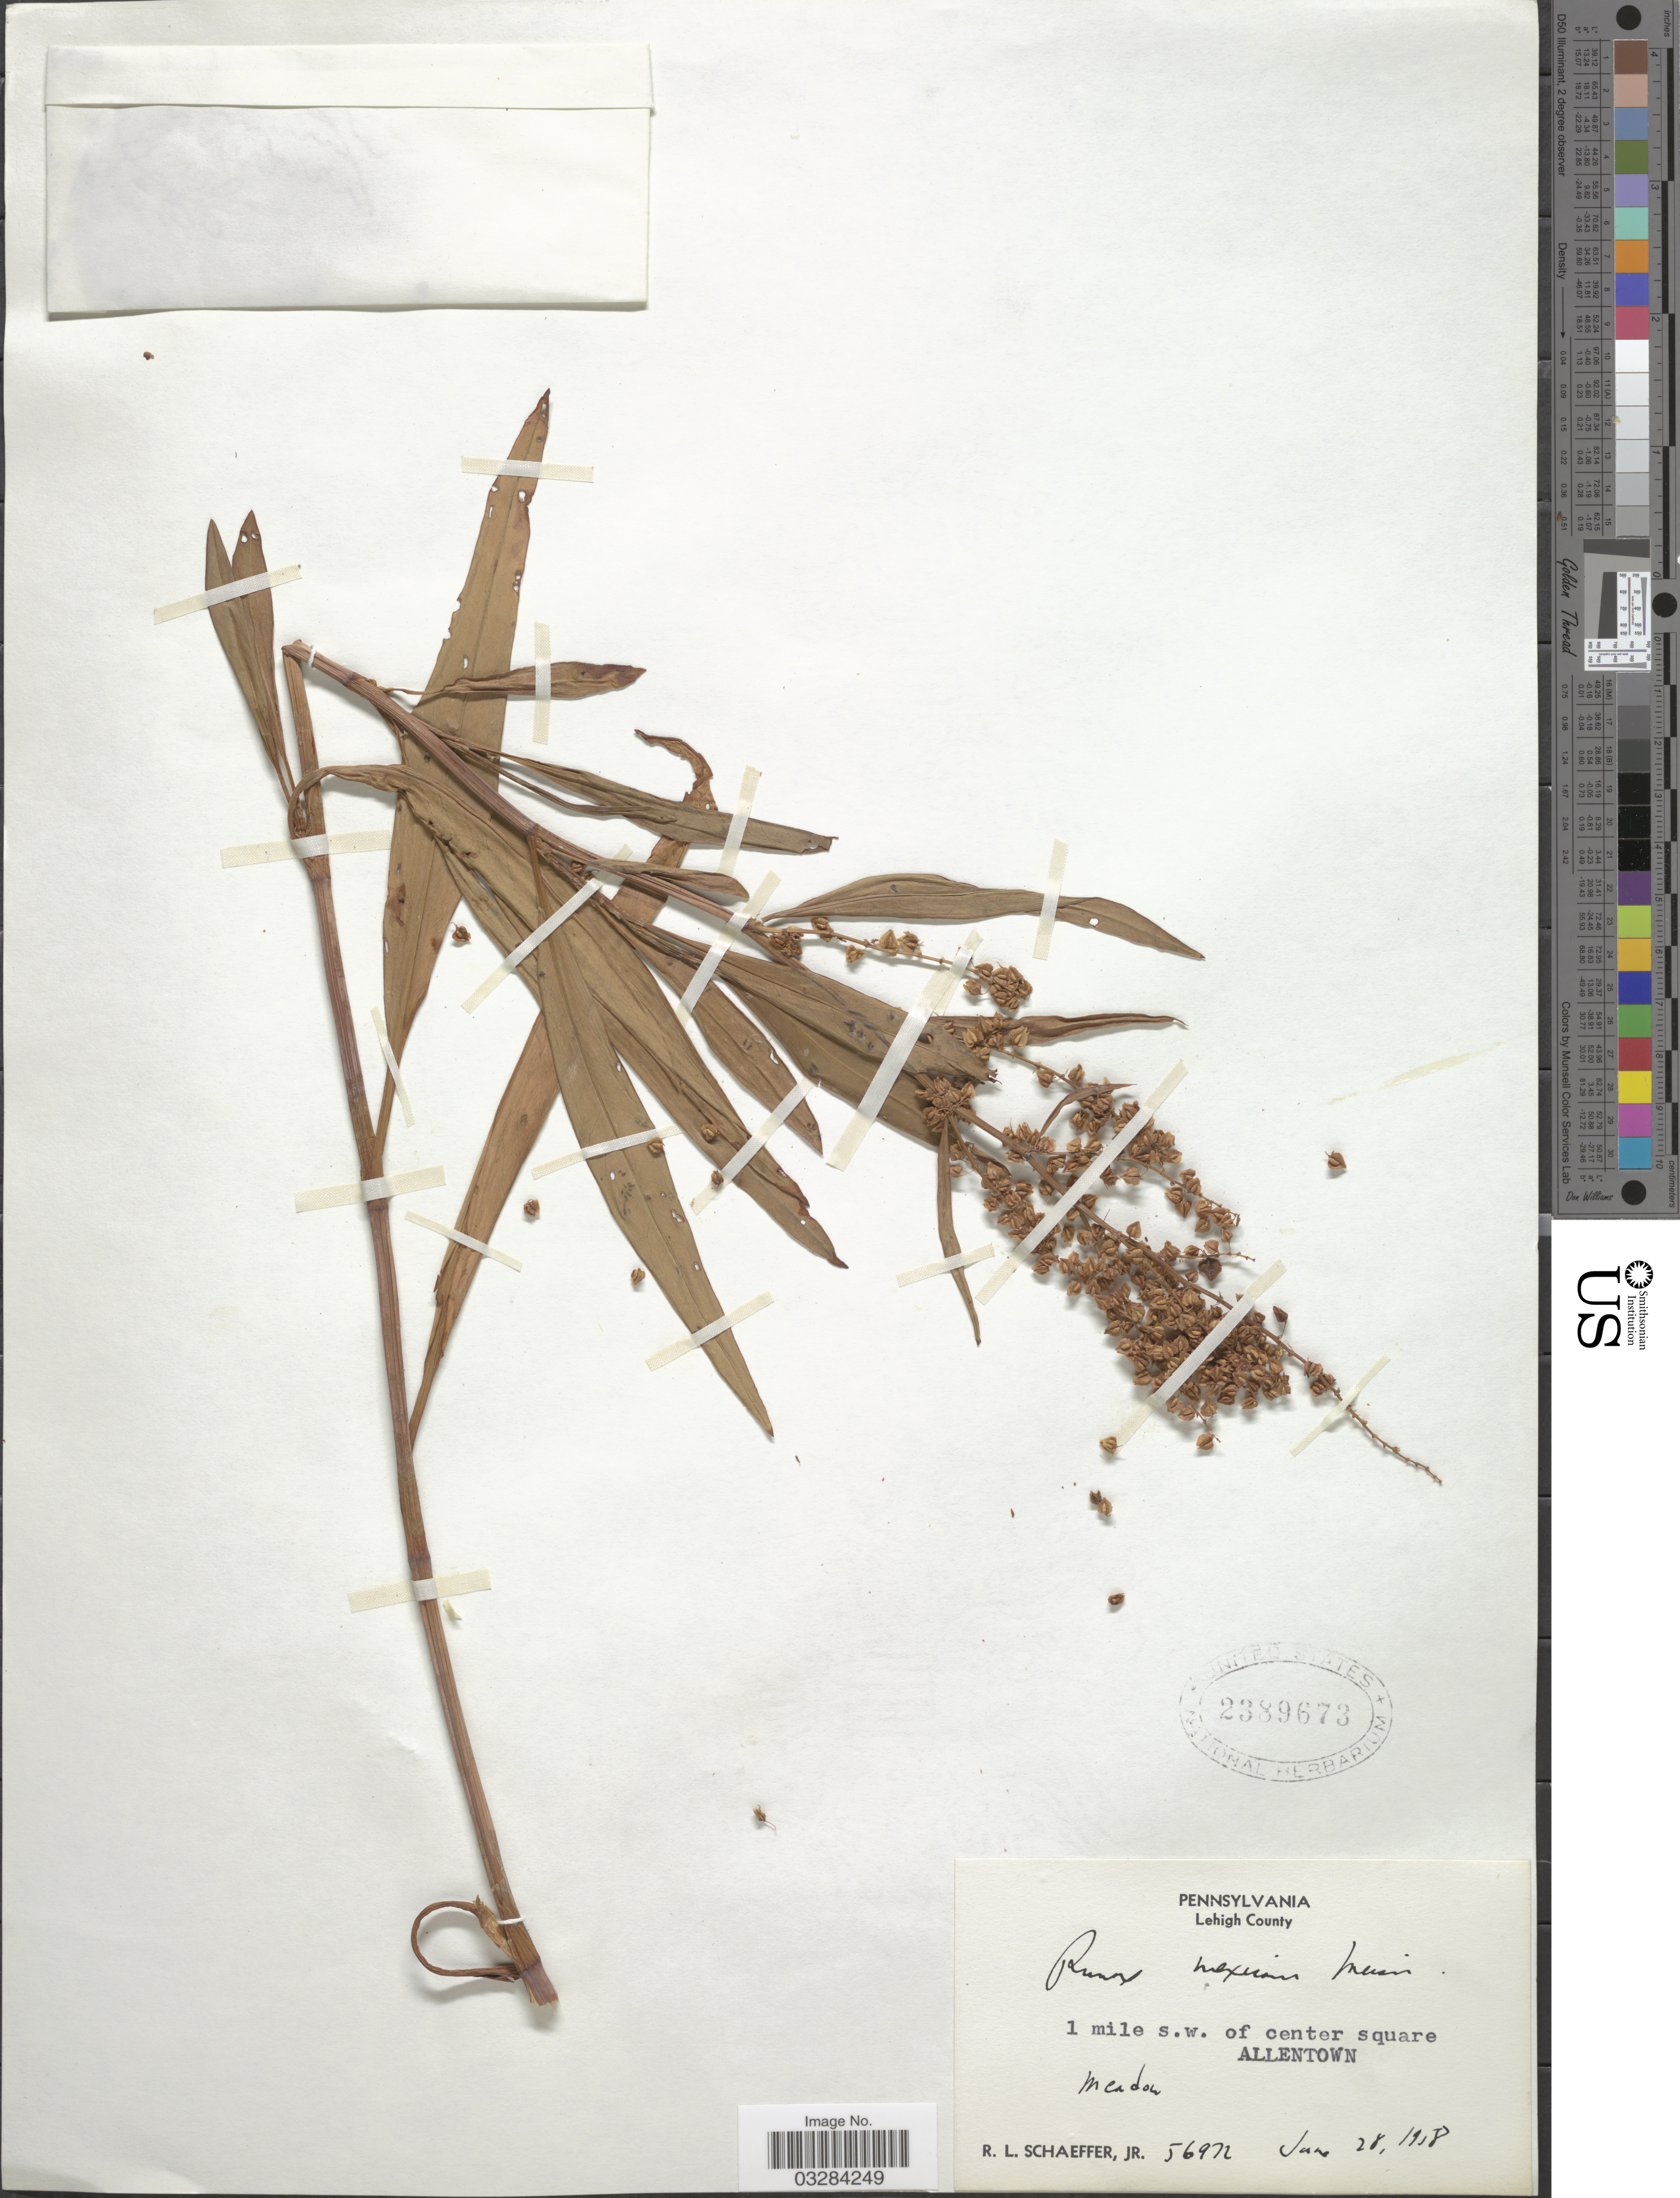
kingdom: Plantae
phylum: Tracheophyta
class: Magnoliopsida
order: Caryophyllales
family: Polygonaceae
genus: Rumex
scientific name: Rumex mexicanus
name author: Meisn.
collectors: R. L. Schaeffer Jr.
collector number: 56972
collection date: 1958-06-28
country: United States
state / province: Pennsylvania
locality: Lehigh County. 1 mile s.w. of center square. Allentown.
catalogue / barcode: US 2389673